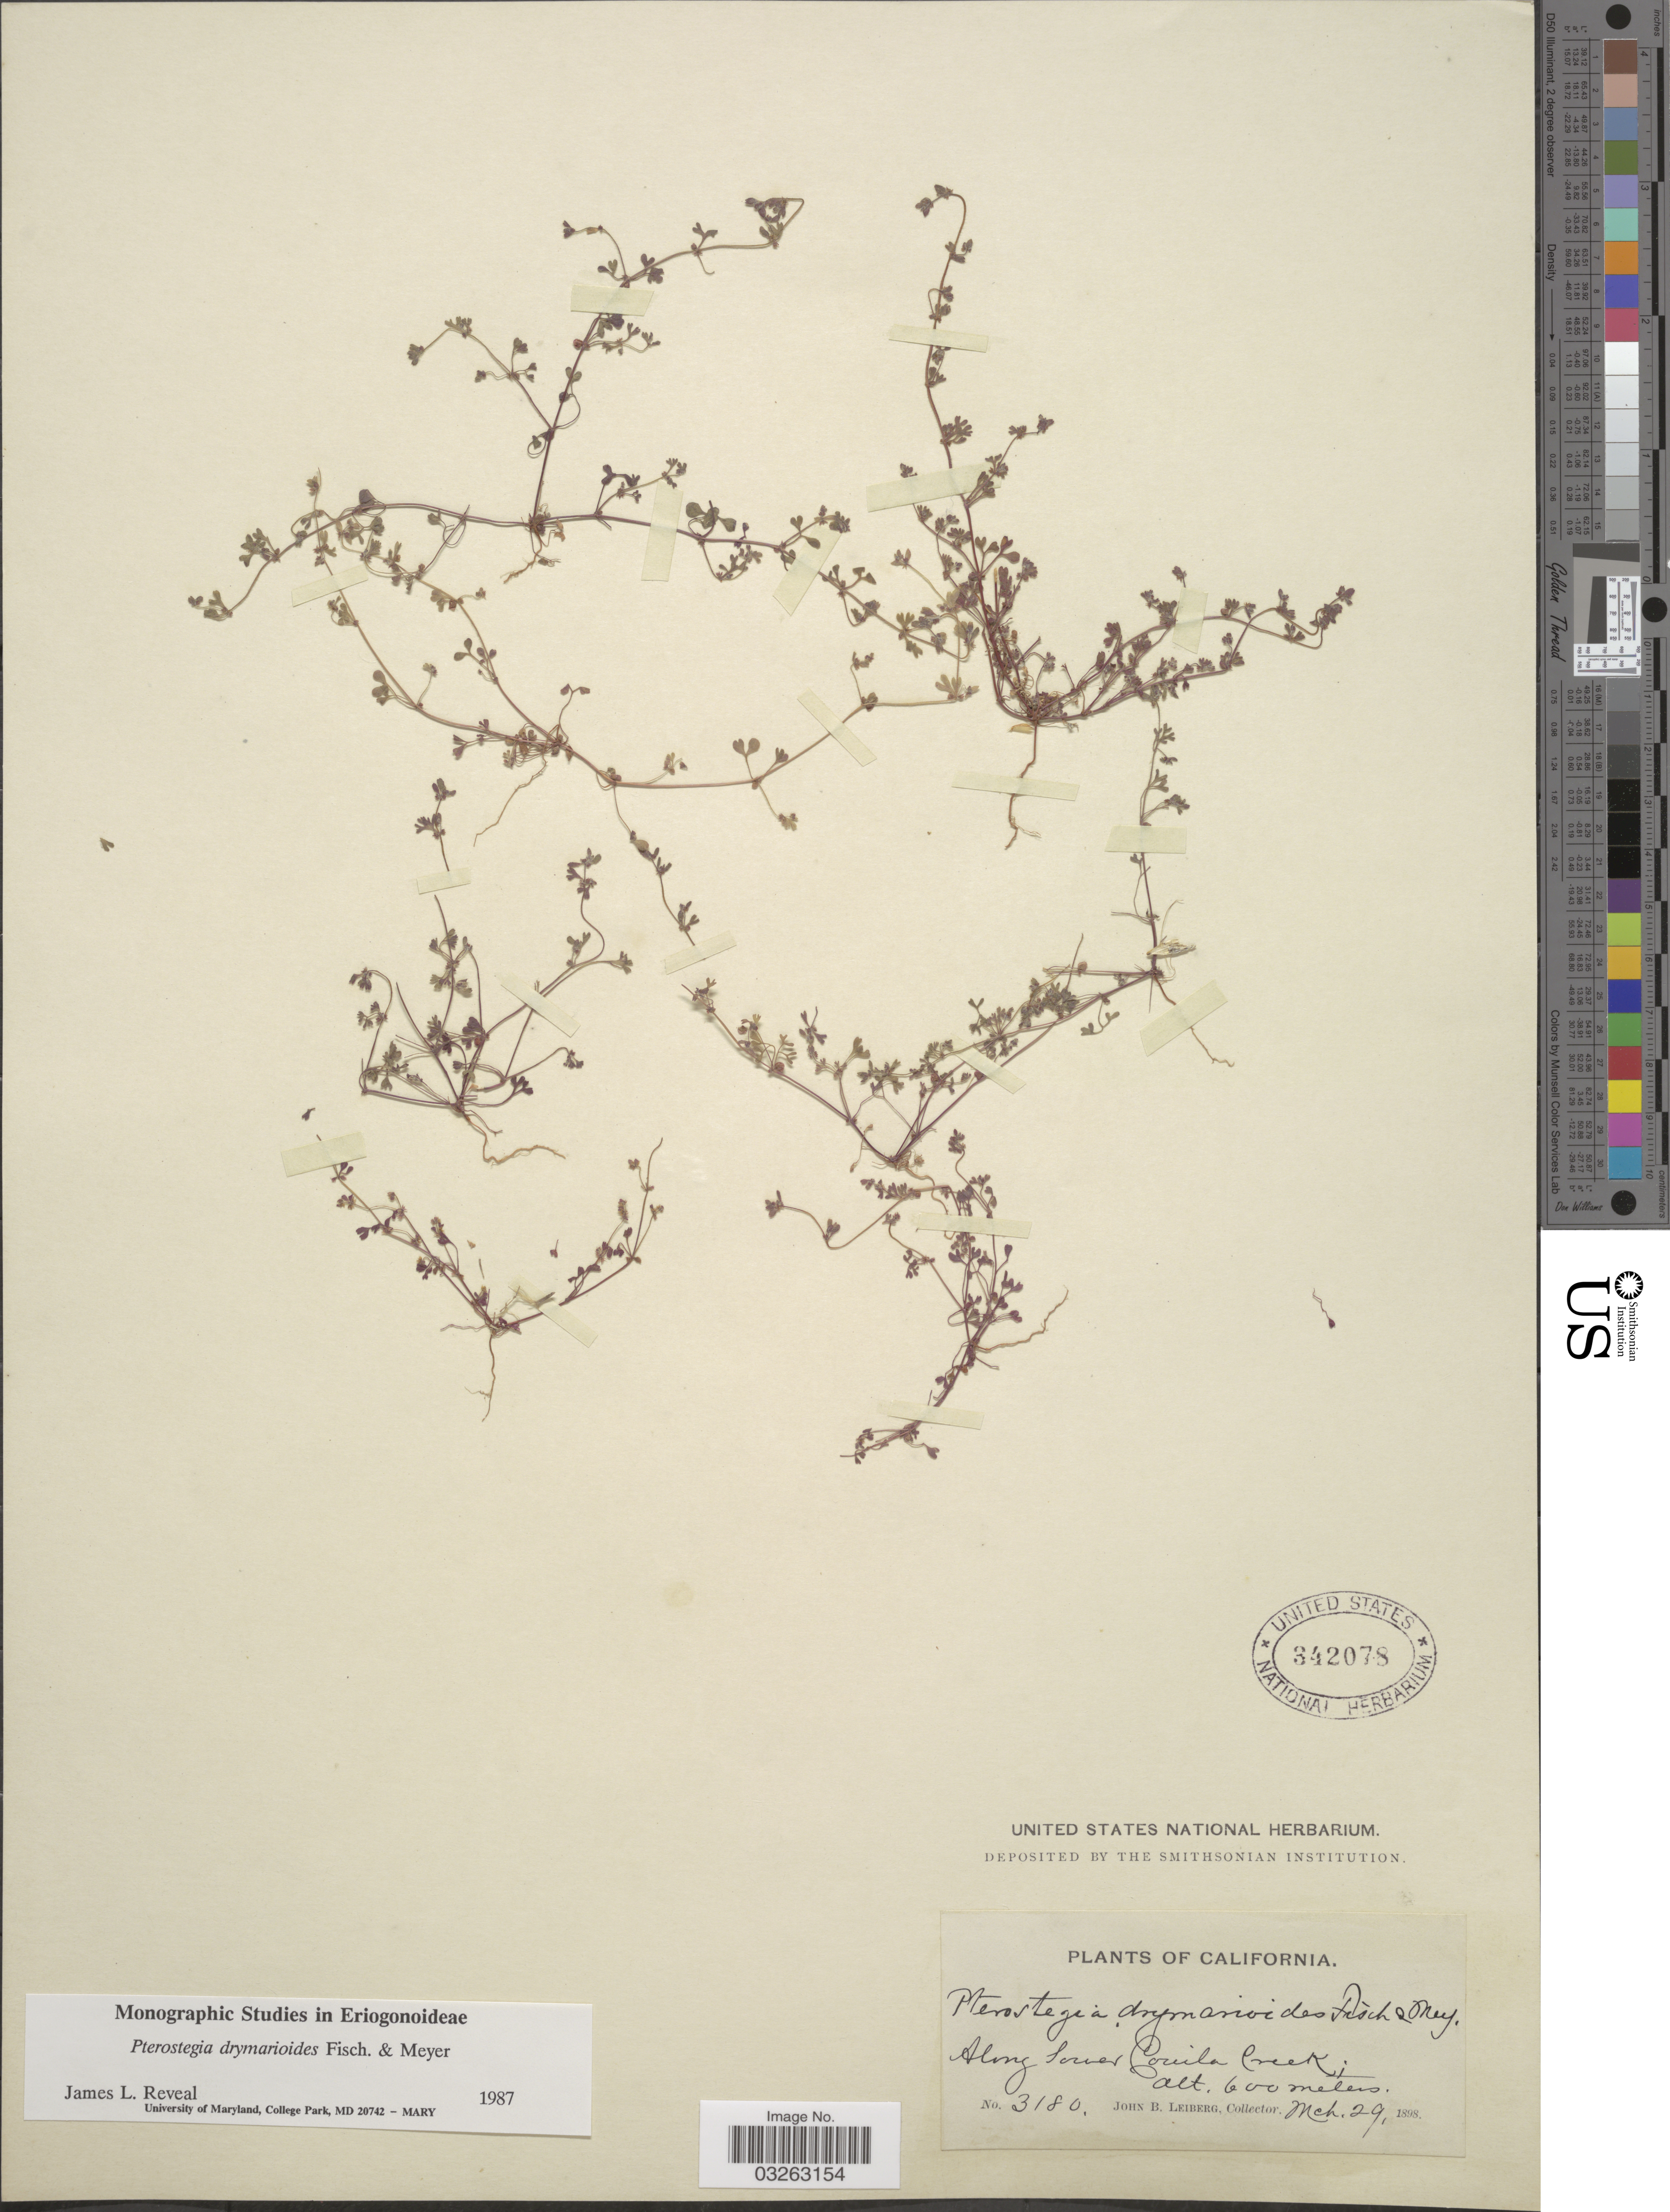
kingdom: Plantae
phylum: Tracheophyta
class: Magnoliopsida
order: Caryophyllales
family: Polygonaceae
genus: Pterostegia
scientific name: Pterostegia drymarioides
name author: Fisch. & C.A. Mey.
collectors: J. B. Leiberg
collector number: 3180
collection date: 1898-03-29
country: United States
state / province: California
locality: Along Lower Couila Creek.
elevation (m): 600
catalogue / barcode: US 342078